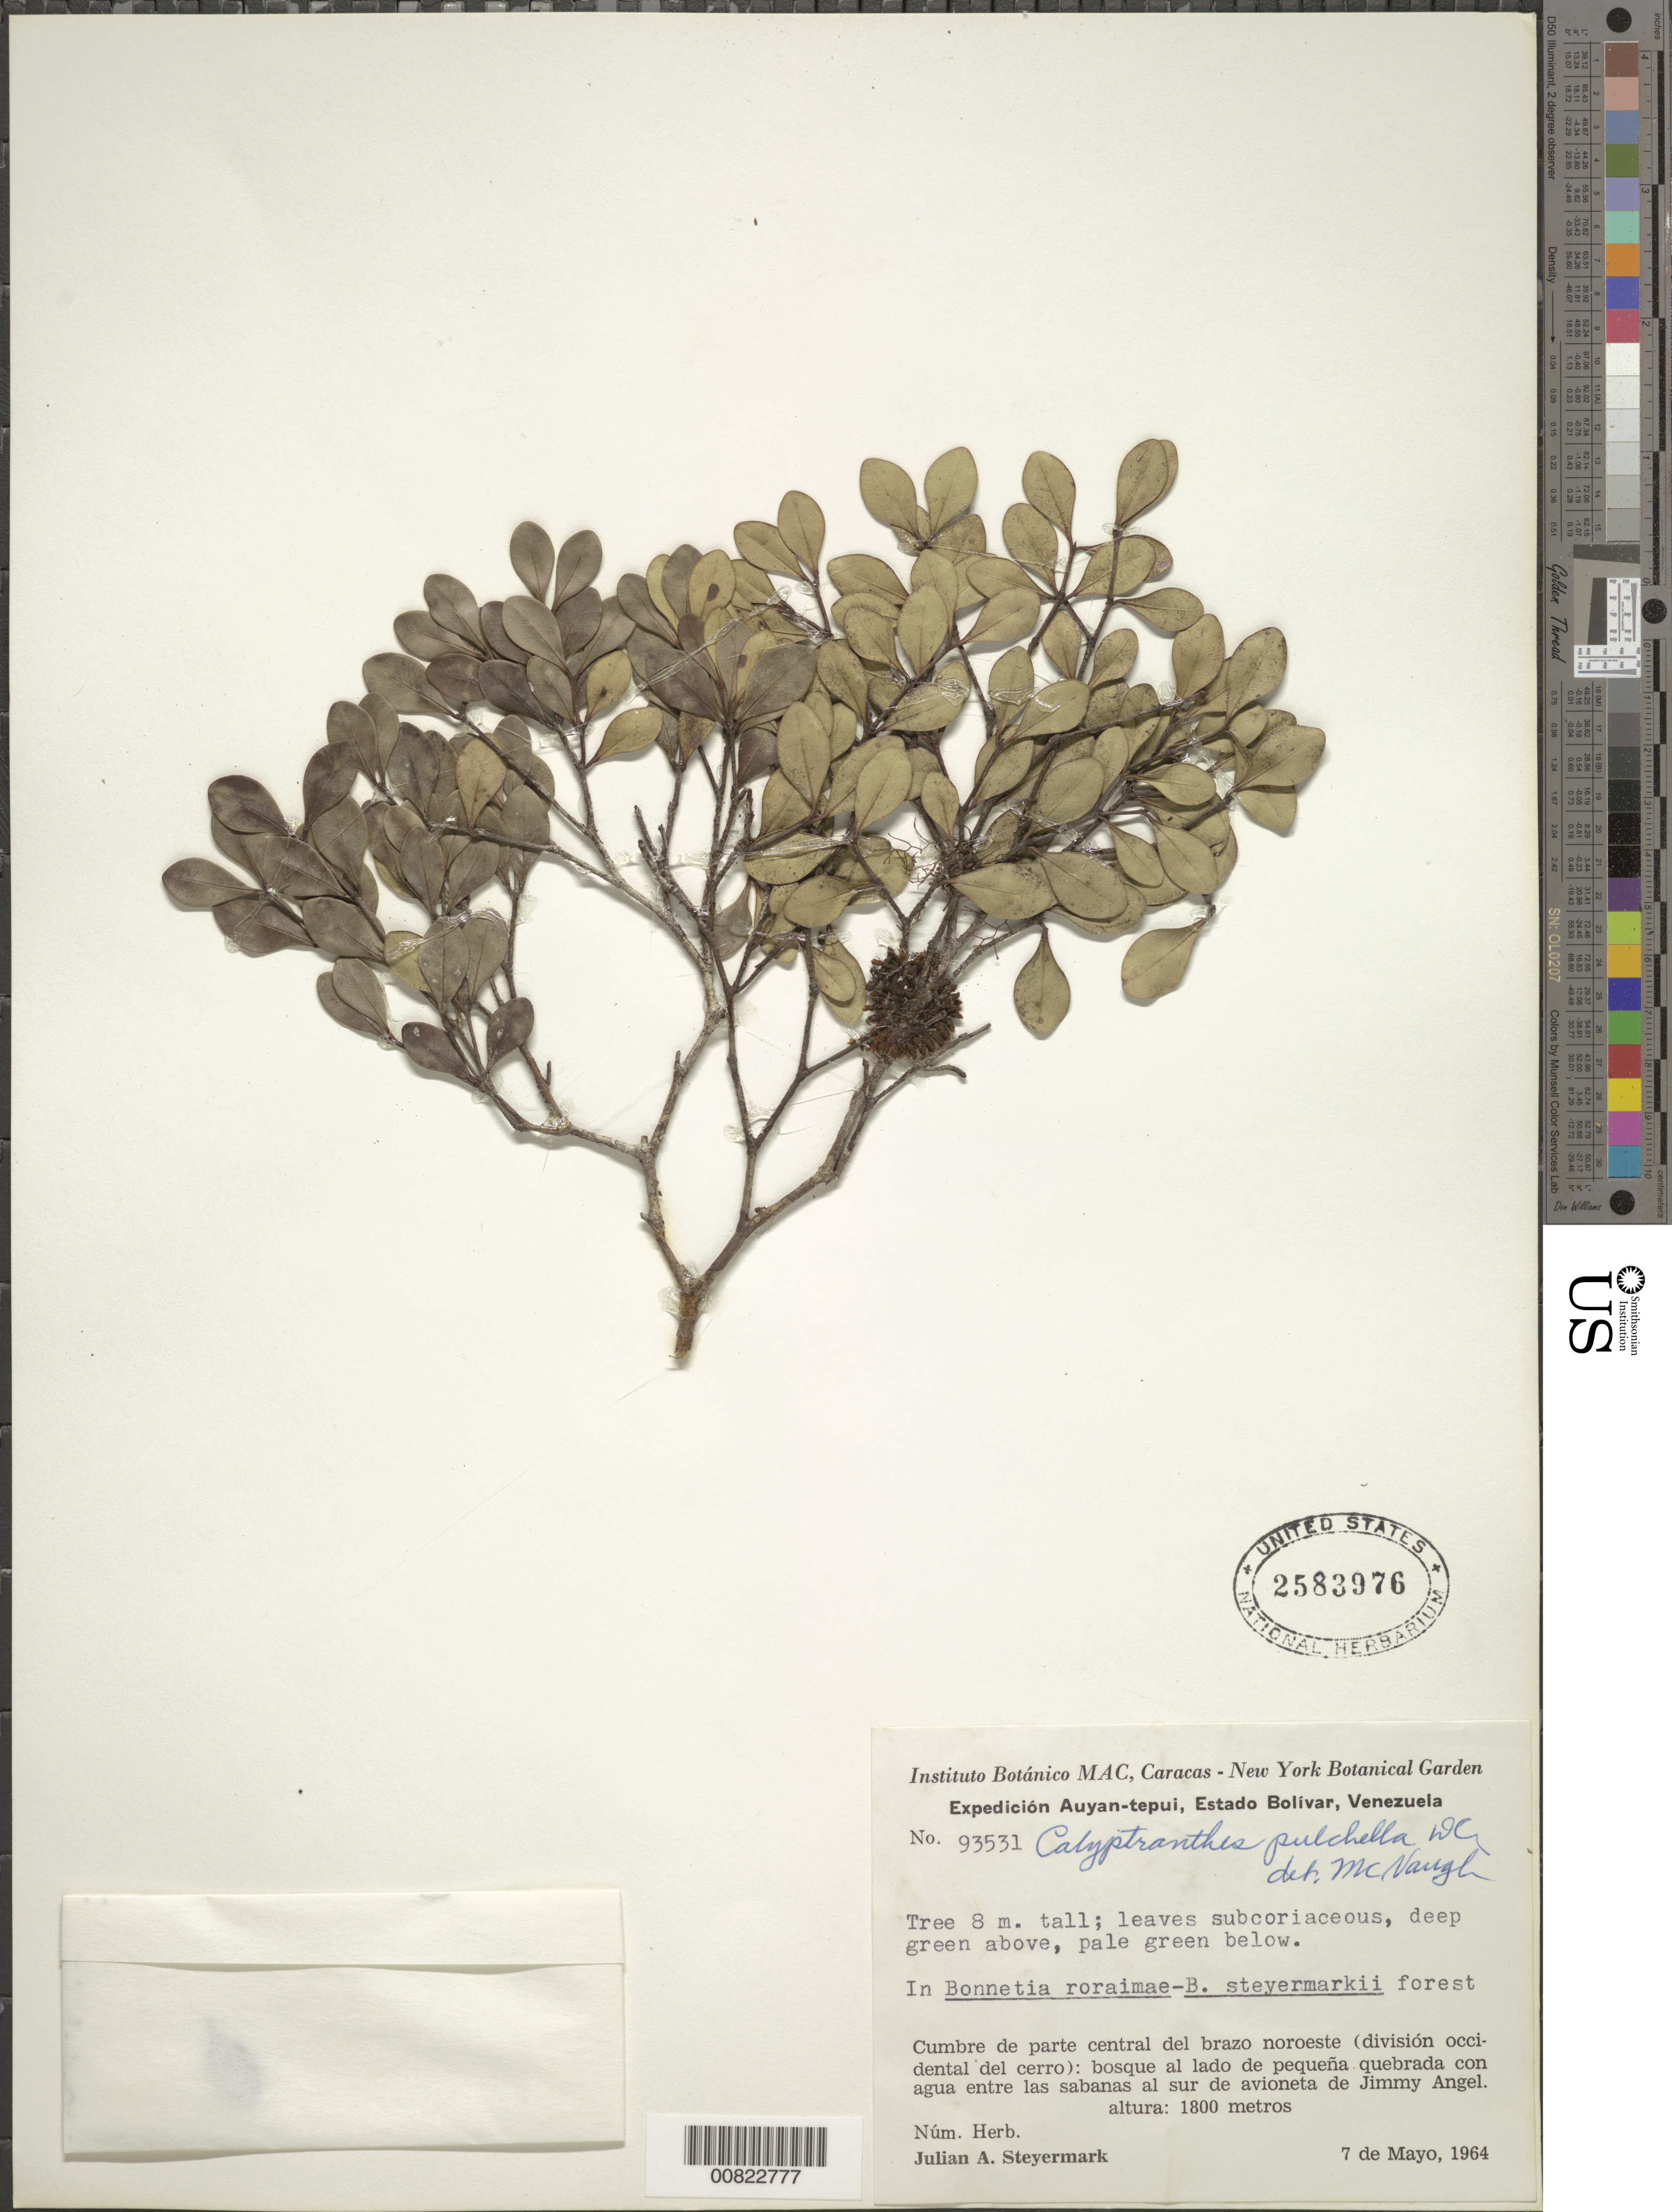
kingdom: Plantae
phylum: Tracheophyta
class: Magnoliopsida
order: Myrtales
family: Myrtaceae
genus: Myrcia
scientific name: Myrcia pulchella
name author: (DC.) A.R. Lourenço & E. Lucas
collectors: J. Steyermark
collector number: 93531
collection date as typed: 7-May-64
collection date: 1964-05-07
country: Venezuela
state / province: Bolívar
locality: Auyan-tepuí, cumbre de la parte central del brazo noroeste (div. occidental del cerro), al sur de avioneta de Jimmy Angel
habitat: Bosque al lado de pequena quebrada con agua entre la sabana; in Bonnetia roraimae-B. steyermarkii forest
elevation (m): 1800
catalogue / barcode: US 2583976